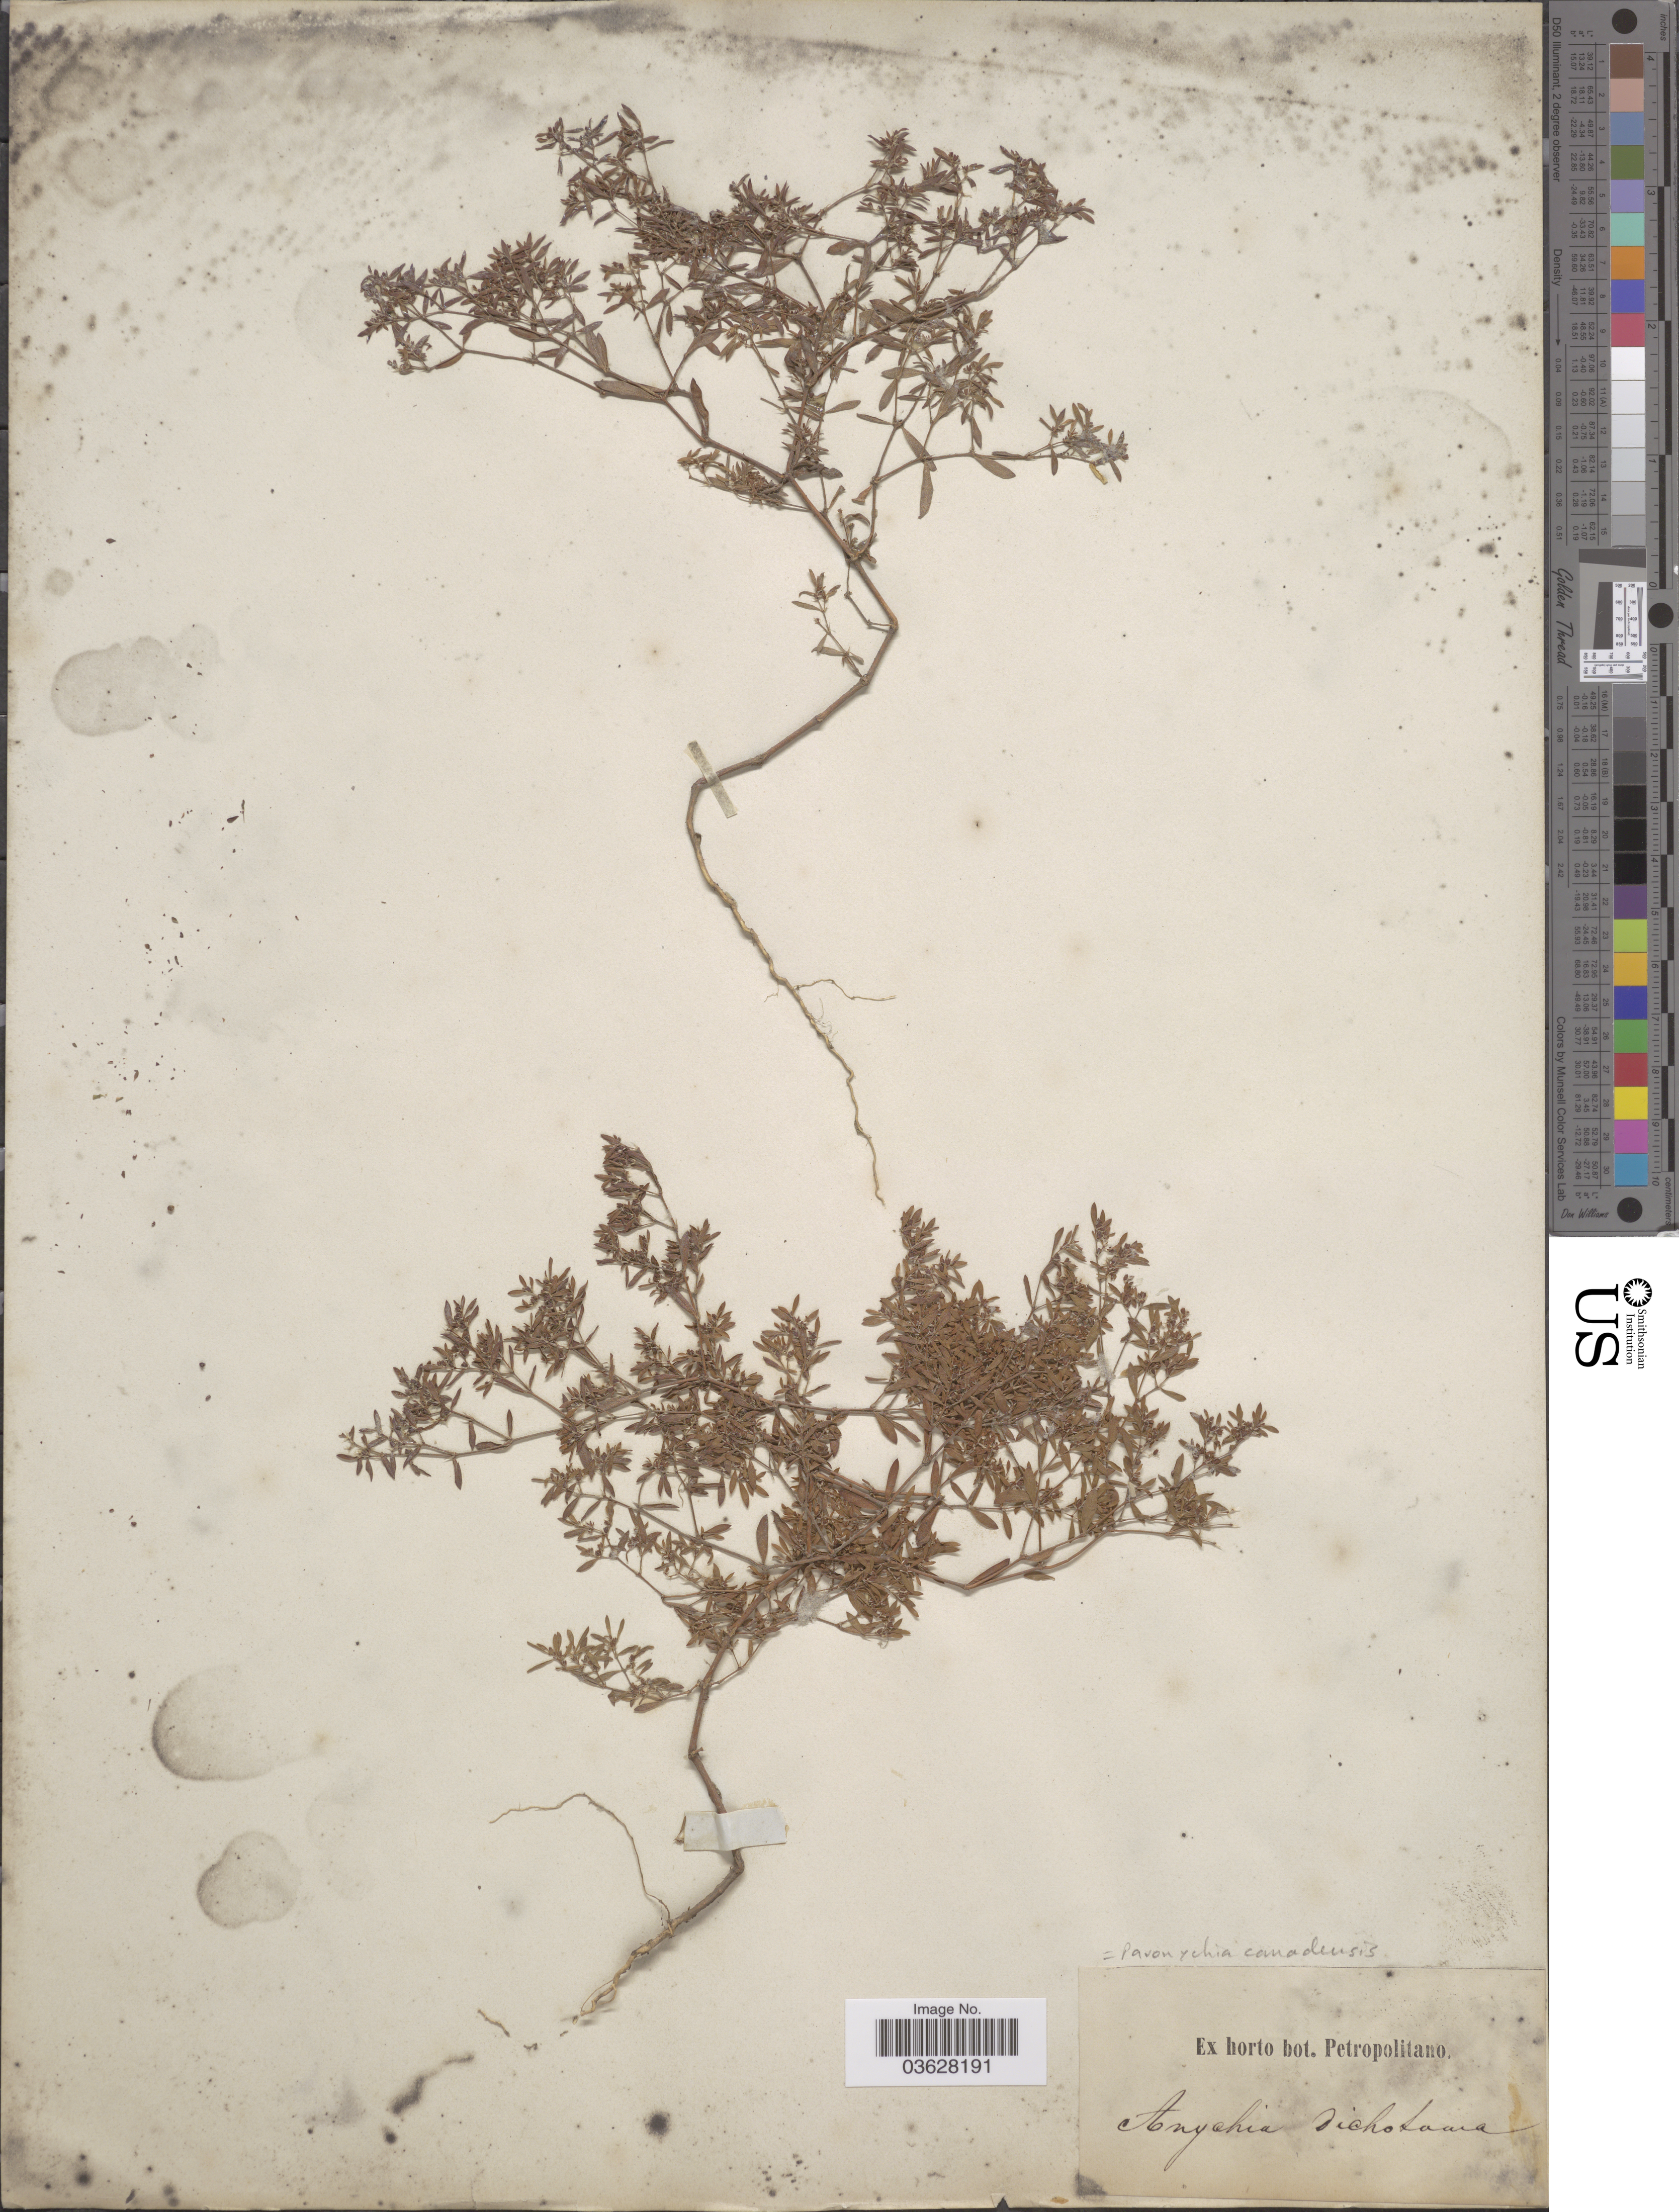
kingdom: Plantae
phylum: Tracheophyta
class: Magnoliopsida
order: Caryophyllales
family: Caryophyllaceae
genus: Paronychia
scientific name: Paronychia canadensis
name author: (L.) Alph. Wood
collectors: ex Horto Bot. Petropolitano